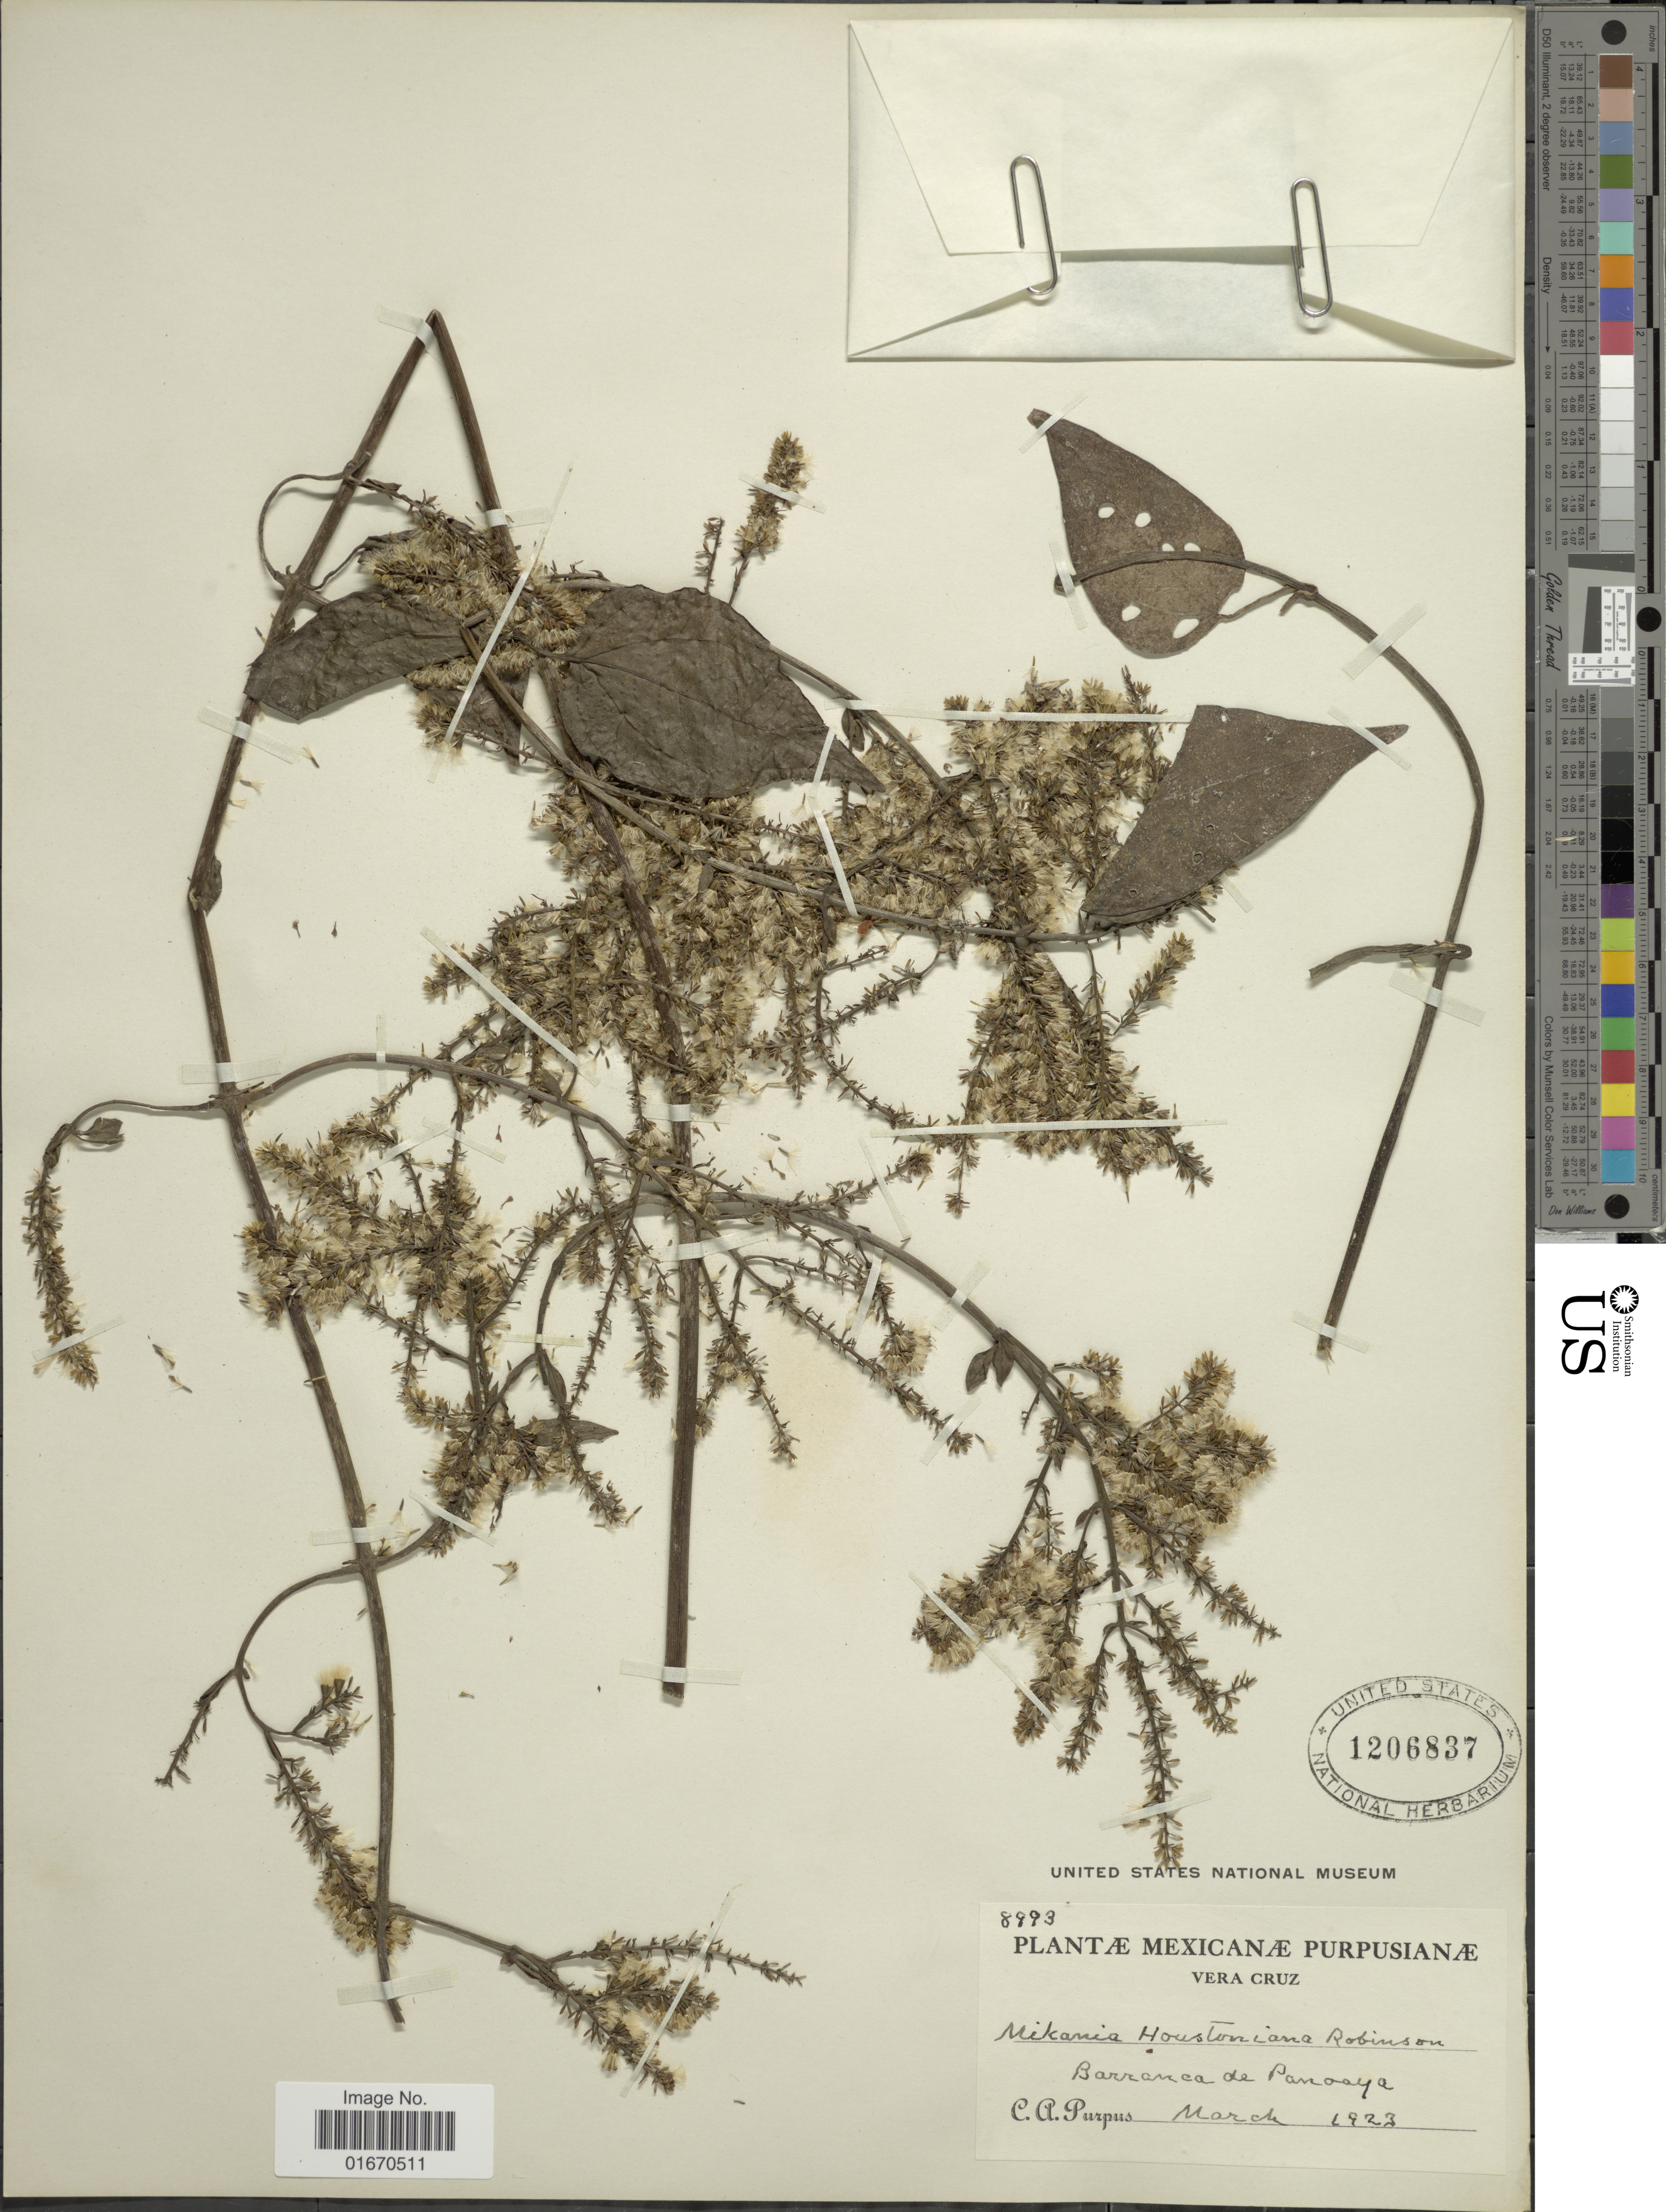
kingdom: Plantae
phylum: Tracheophyta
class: Magnoliopsida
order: Asterales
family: Asteraceae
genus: Mikania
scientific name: Mikania houstoniana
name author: (L.) B.L. Rob.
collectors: C. A. Purpus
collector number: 8993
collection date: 1923-03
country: Mexico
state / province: Veracruz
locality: Miexicanae, Vera Cruz, Barranca de Panoaya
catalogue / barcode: US 1206837